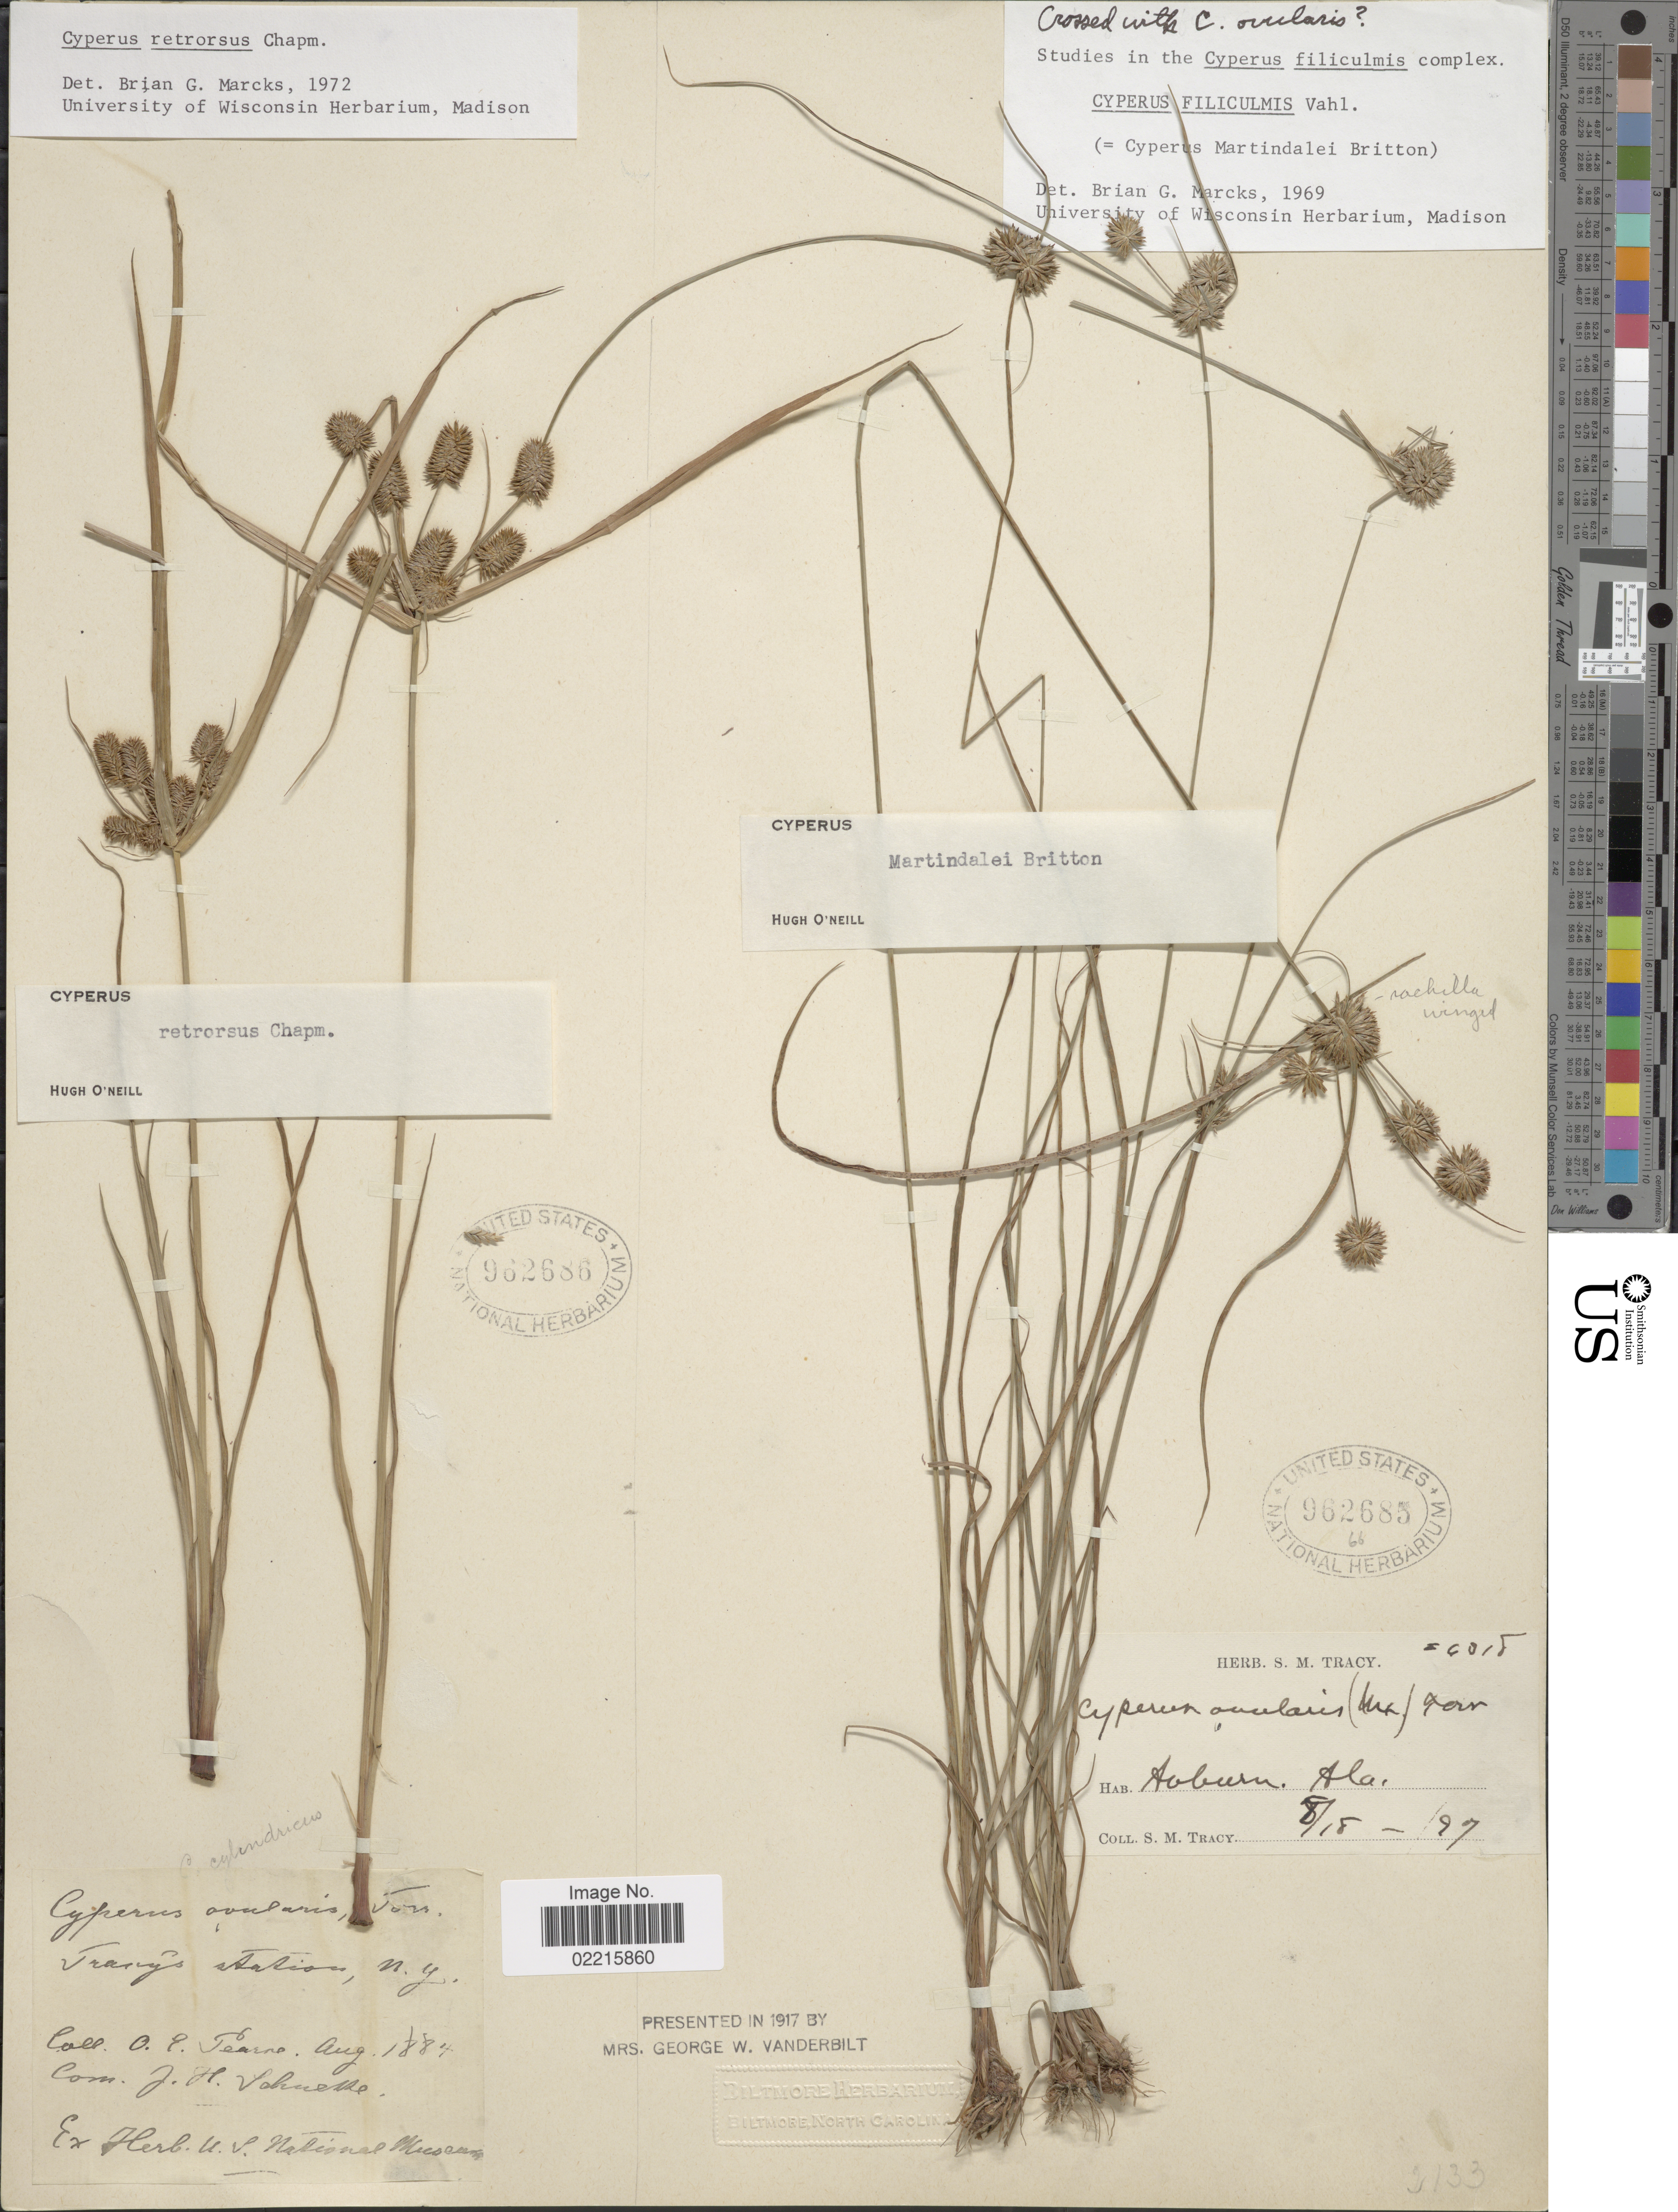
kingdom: Plantae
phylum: Tracheophyta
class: Liliopsida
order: Poales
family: Cyperaceae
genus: Cyperus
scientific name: Cyperus filiculmis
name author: Vahl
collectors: O. E. Pearce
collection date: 1884-08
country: United States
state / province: New York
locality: Tracys station. [interpreted]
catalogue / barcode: US 962686-2